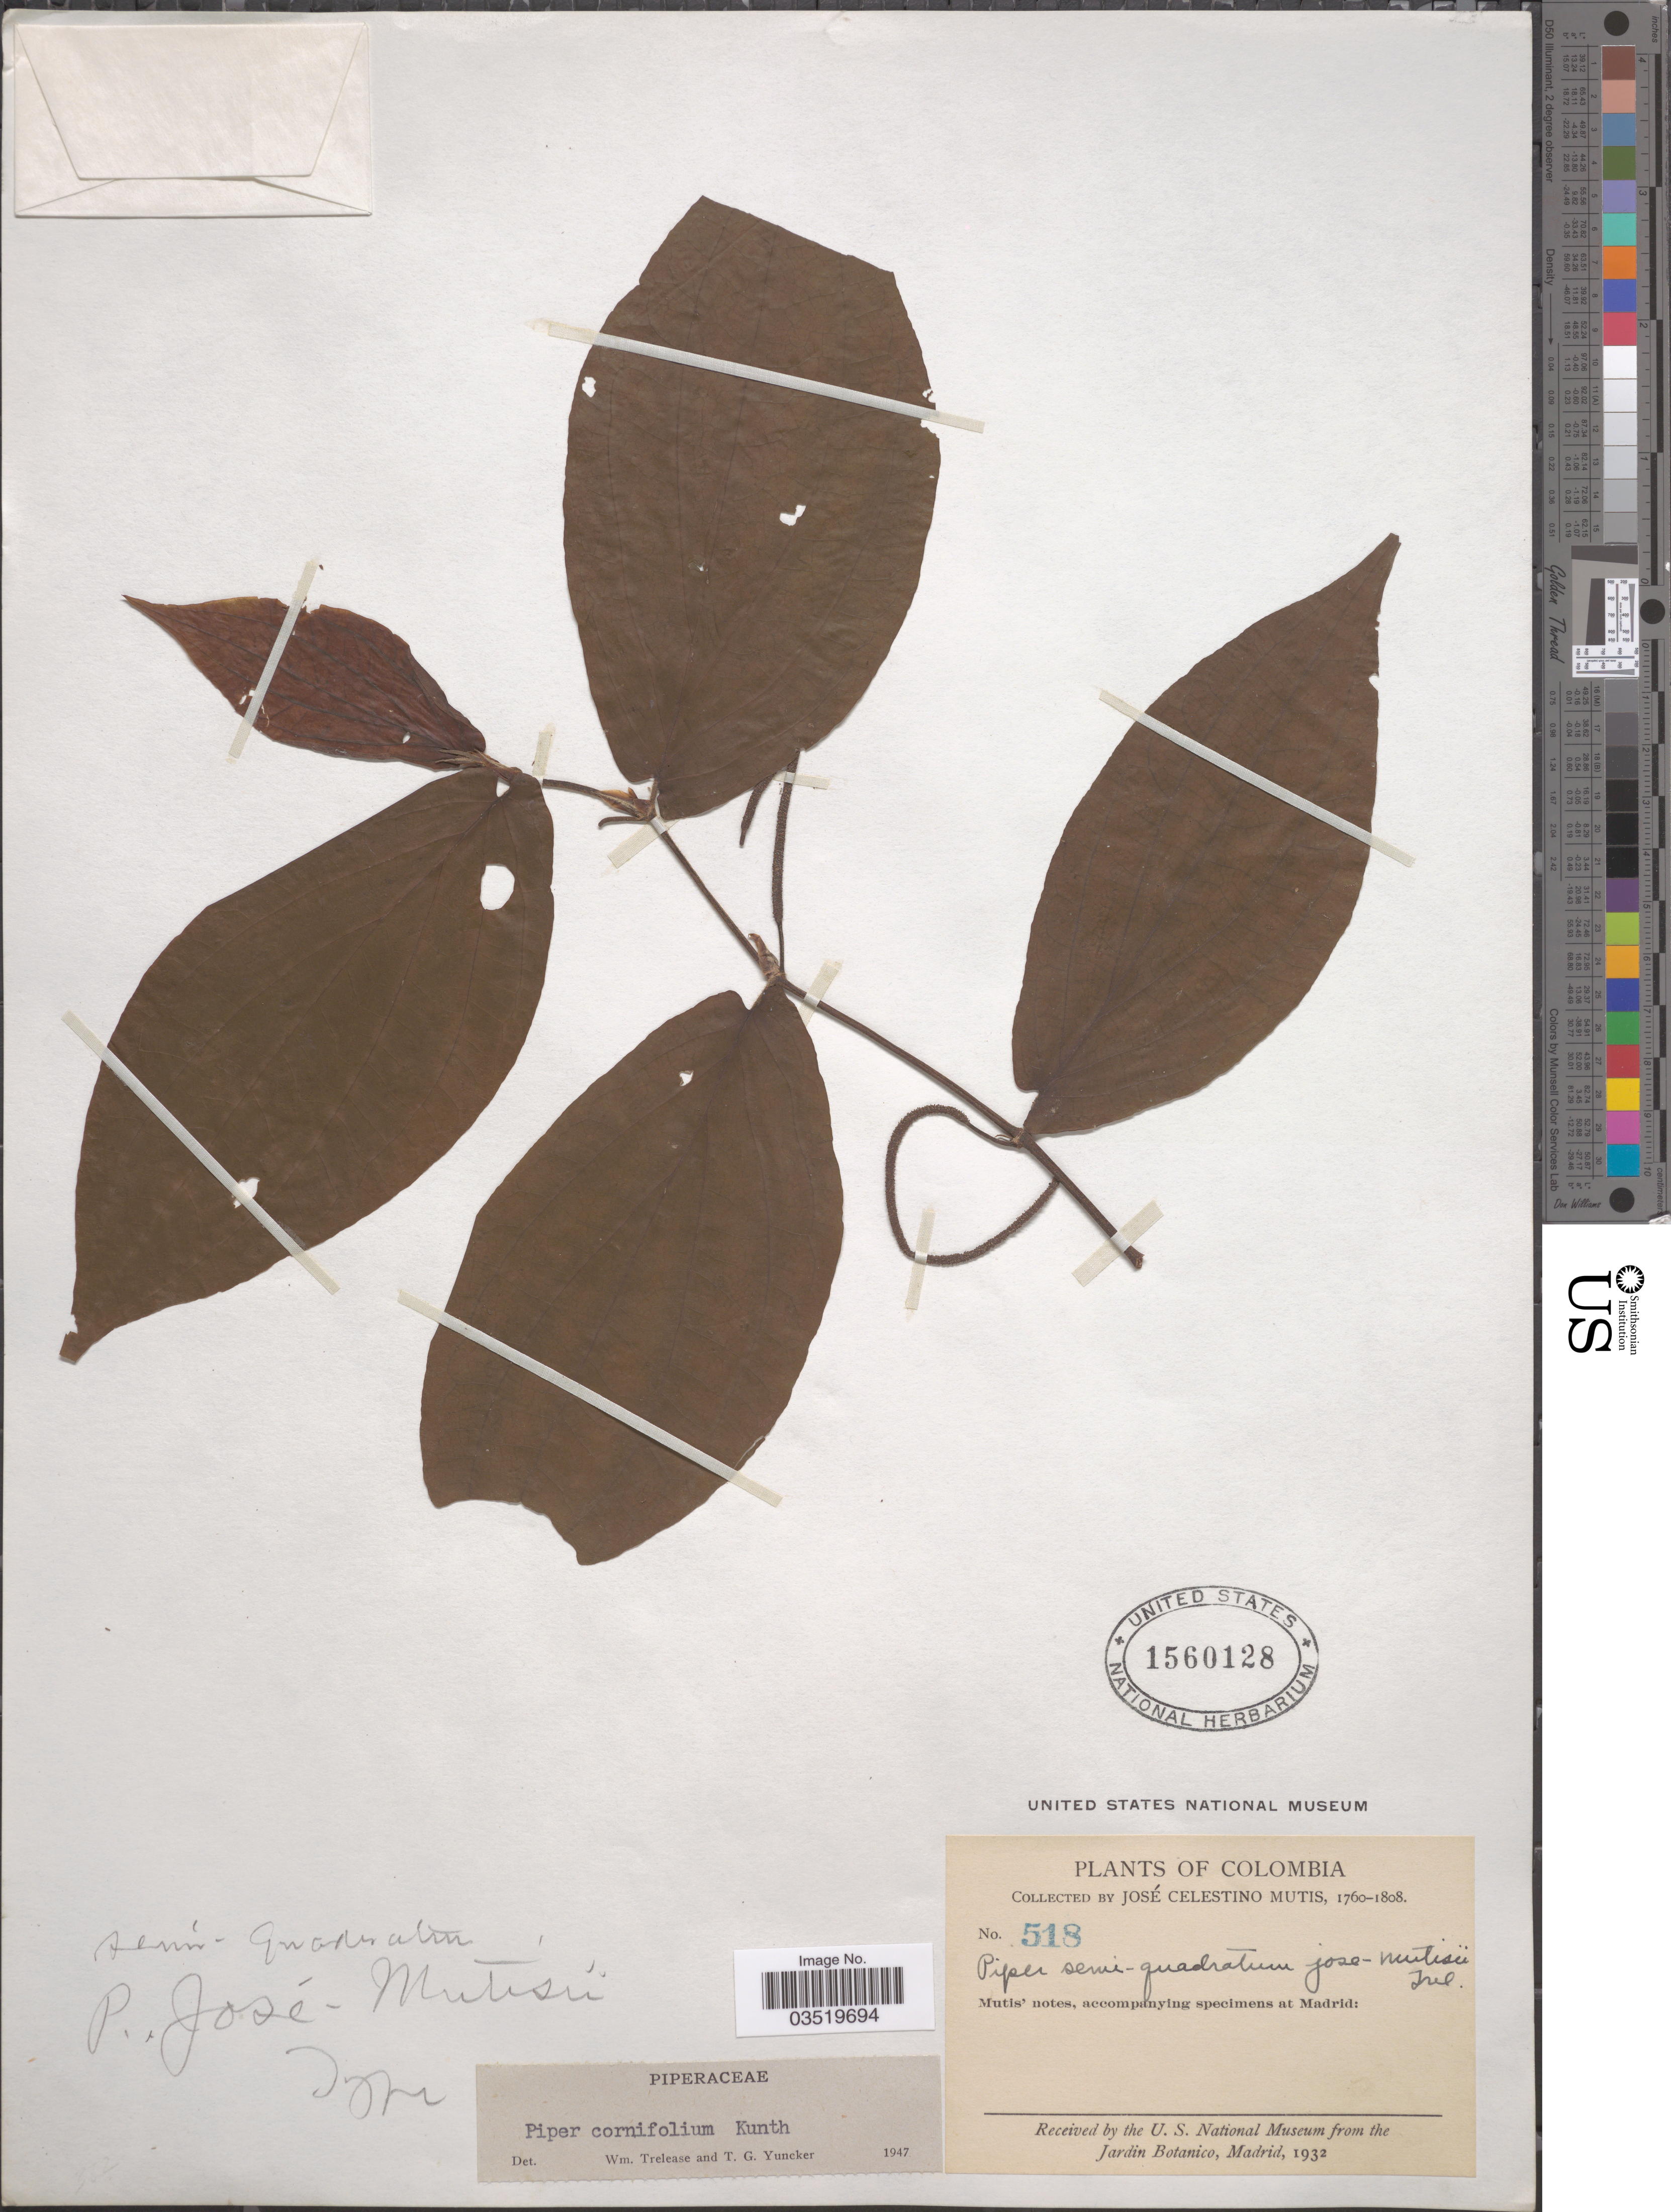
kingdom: Plantae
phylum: Tracheophyta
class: Magnoliopsida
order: Piperales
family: Piperaceae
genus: Piper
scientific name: Piper cornifolium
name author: Kunth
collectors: J. C. B. Mutis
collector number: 518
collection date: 1760/1808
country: Colombia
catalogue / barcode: US 1560128